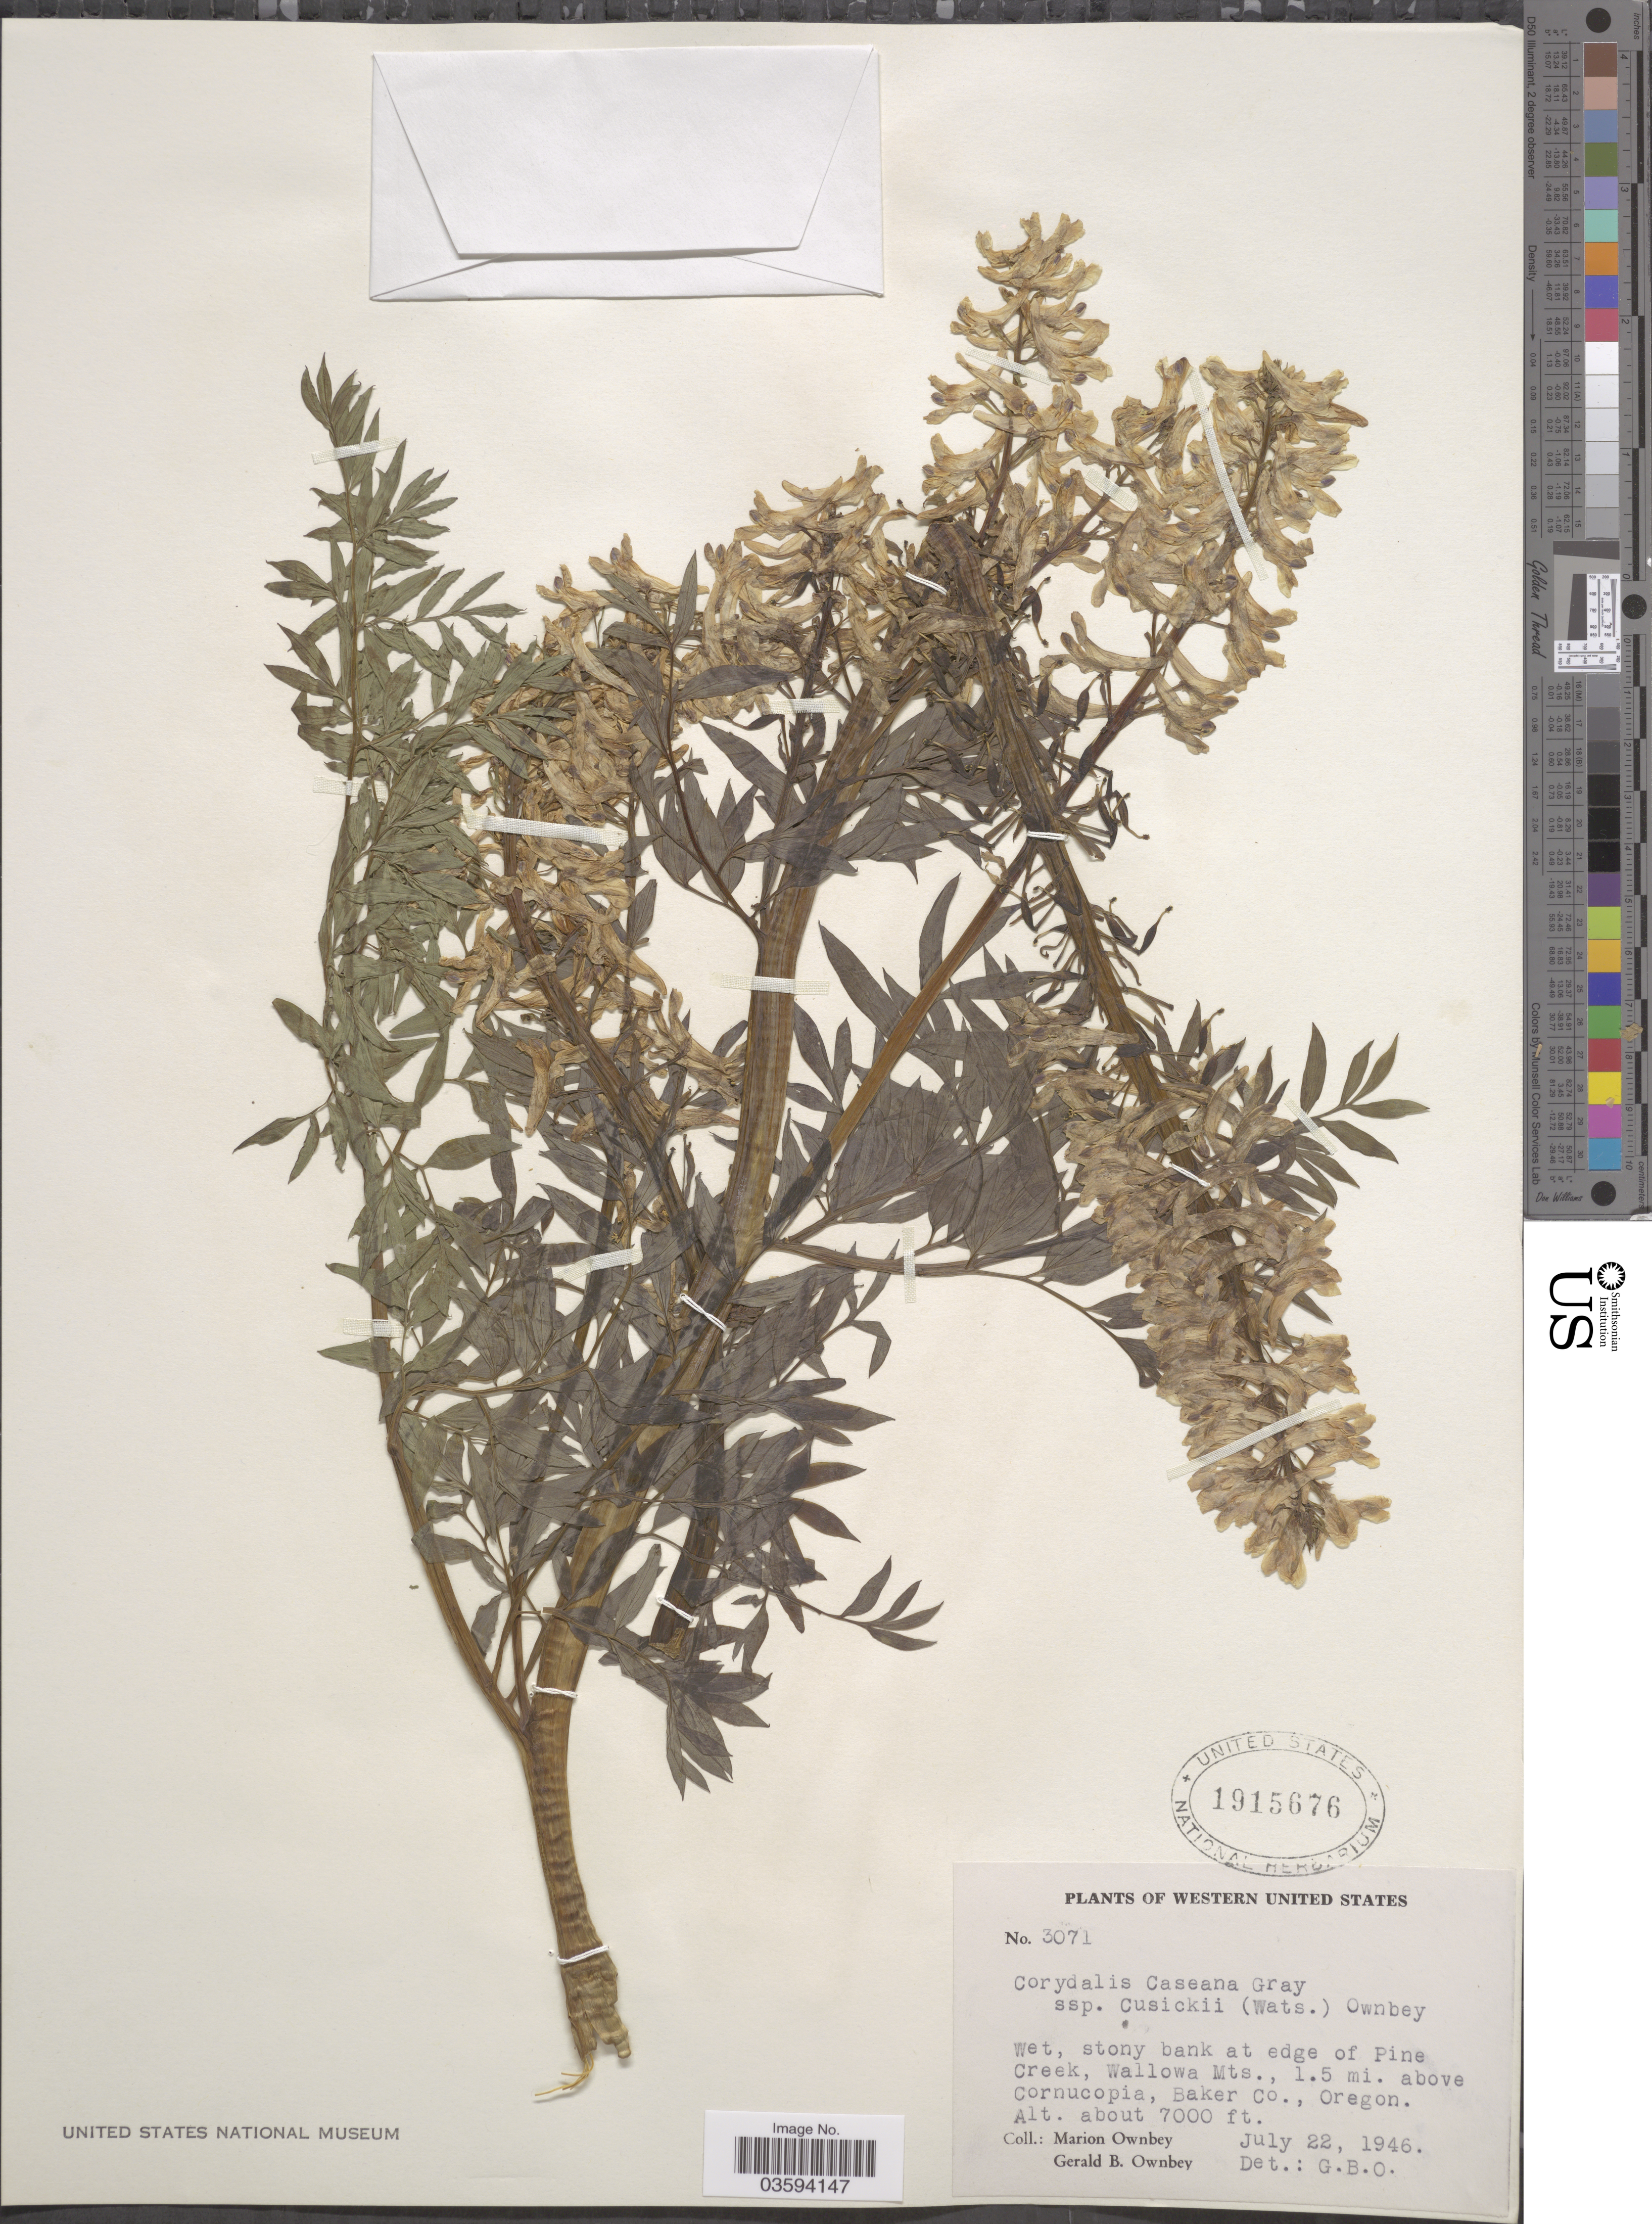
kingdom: Plantae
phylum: Tracheophyta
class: Magnoliopsida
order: Ranunculales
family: Papaveraceae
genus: Corydalis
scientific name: Corydalis caseana subsp. cusickii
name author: (S. Watson) G.B. Ownbey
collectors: M. Ownbey & G. B. Ownbey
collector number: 3071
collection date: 1946-07-22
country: United States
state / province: Oregon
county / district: Baker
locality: Western United States. Wet, stony bank at edge of Pine Creek, Wallowa Mts., 1.5 mi. above Cornuccopia, Baker Co.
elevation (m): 2134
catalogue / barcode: US 1915676